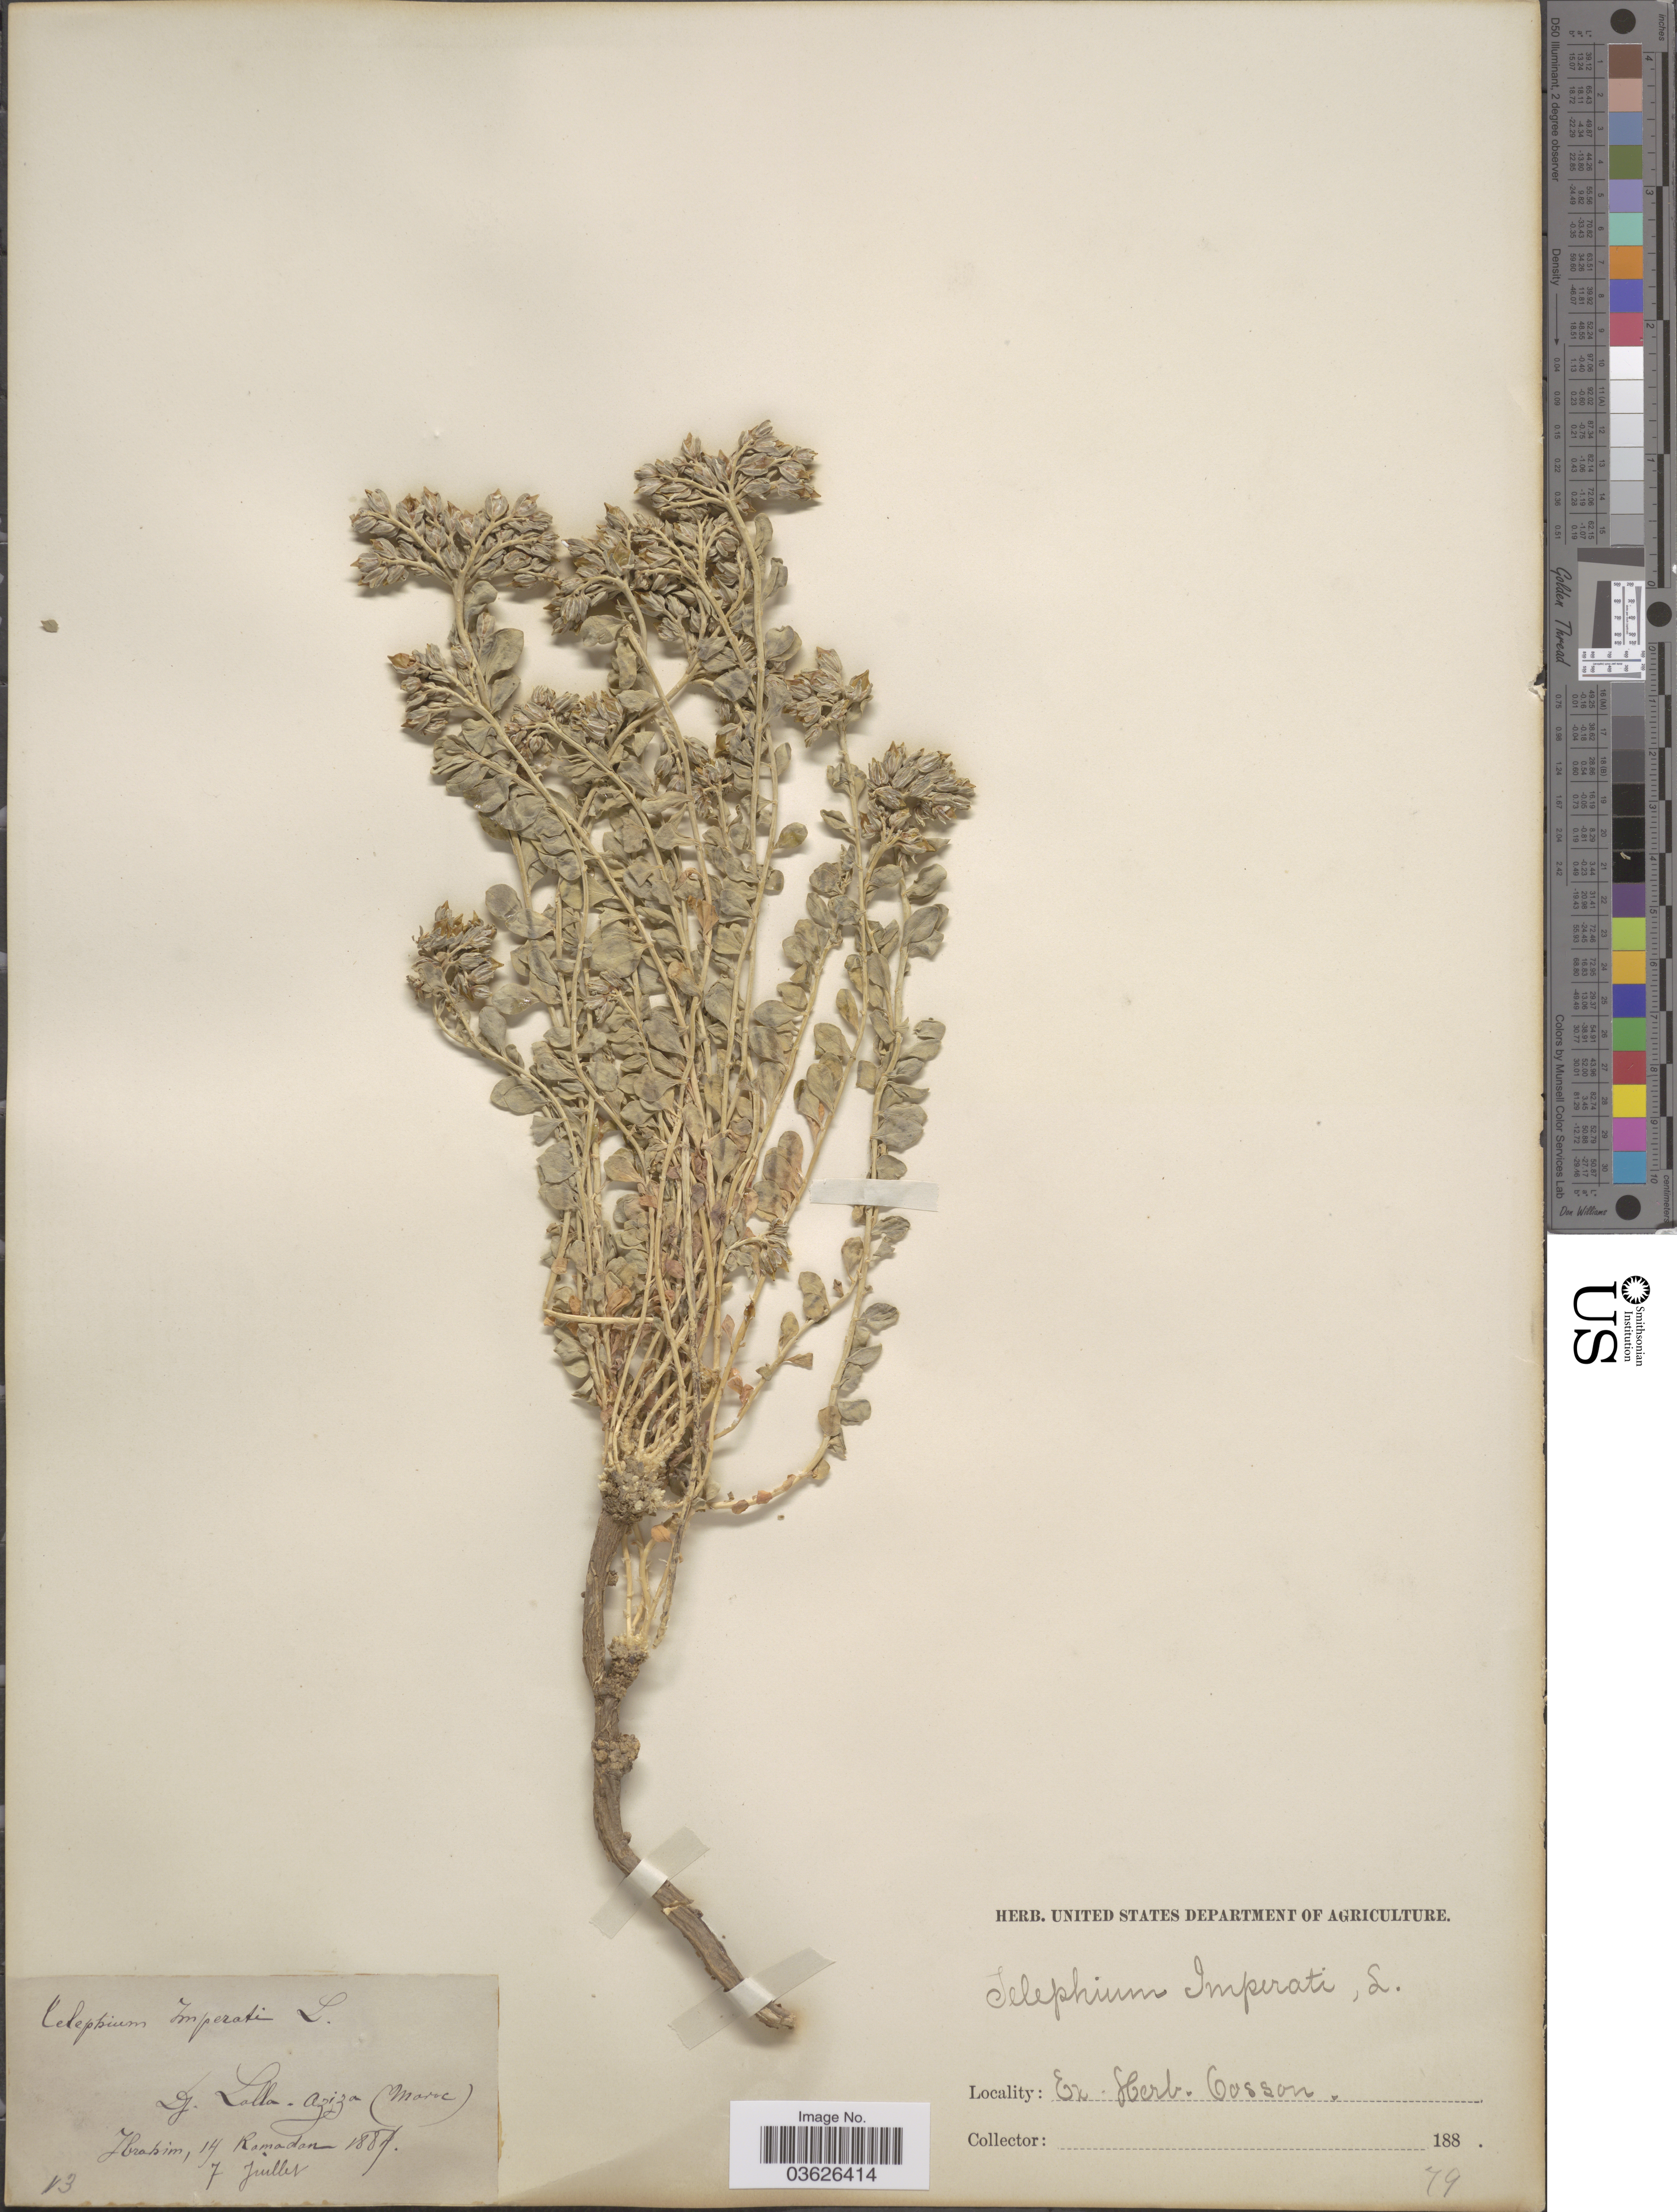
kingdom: Plantae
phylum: Tracheophyta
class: Magnoliopsida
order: Caryophyllales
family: Caryophyllaceae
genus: Telephium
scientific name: Telephium sp.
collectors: -. Ibrahim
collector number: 13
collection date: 1884-07-07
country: Morocco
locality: Dj. Lalla - Aziza.